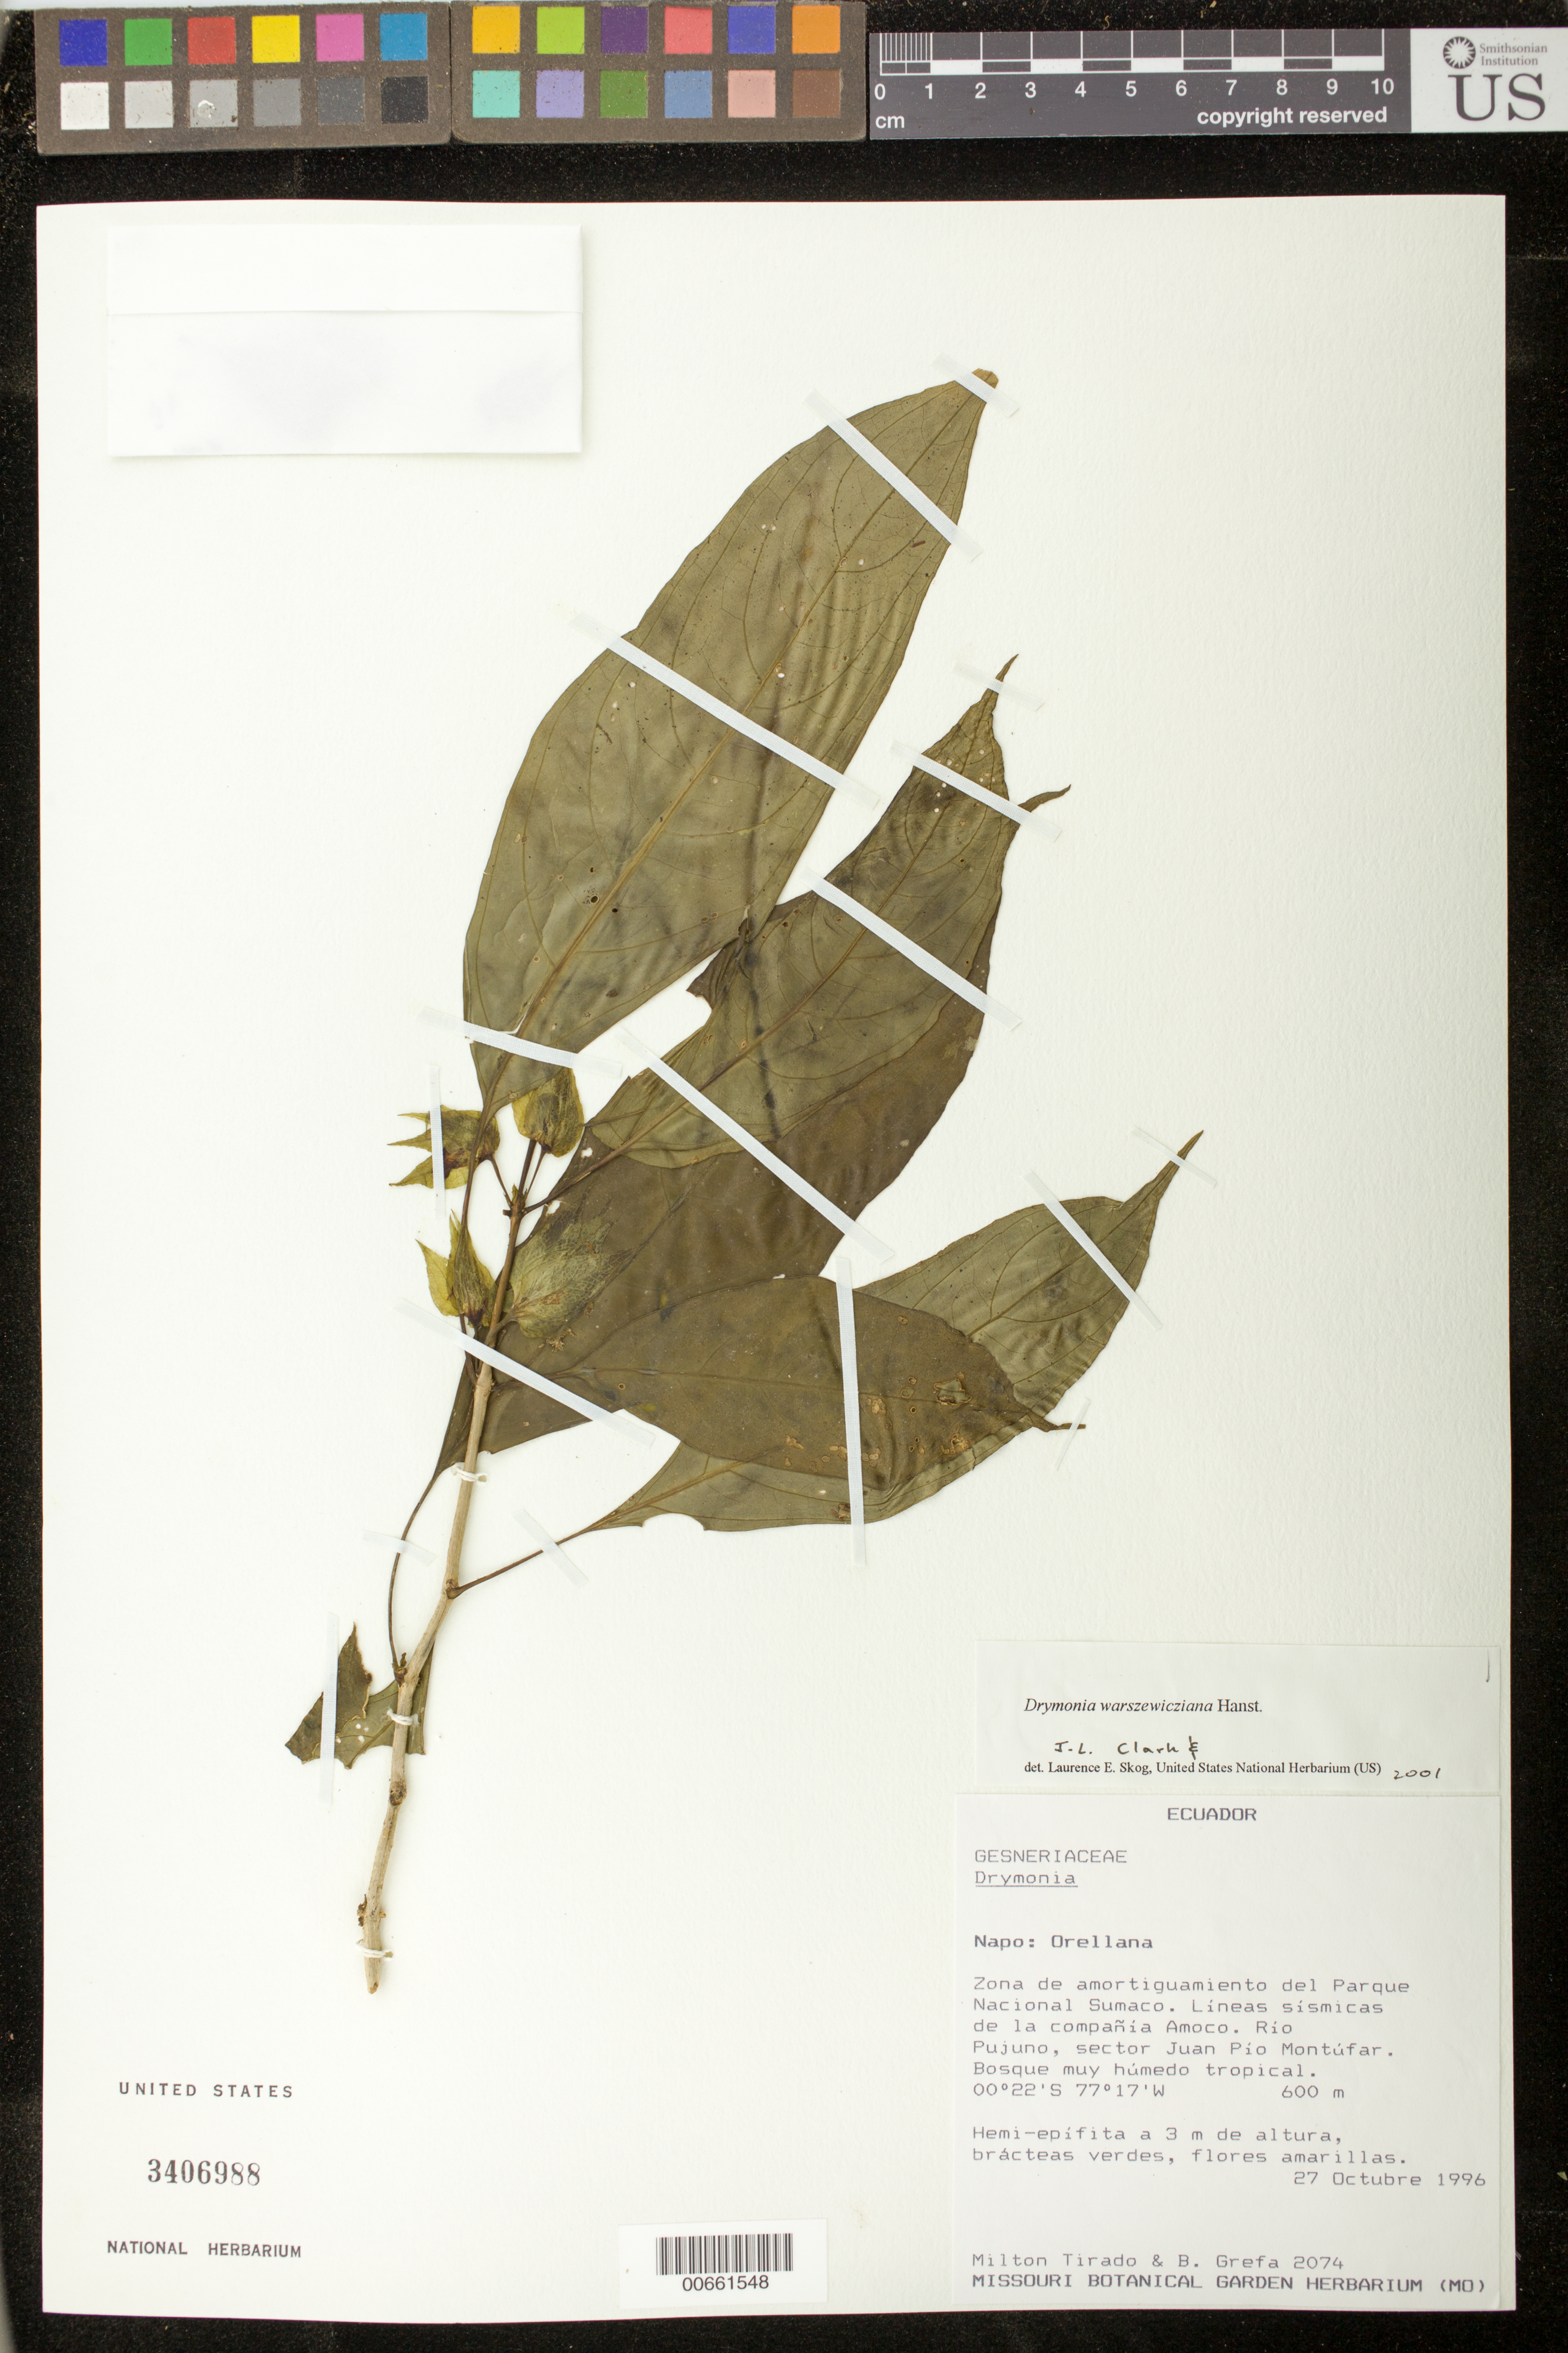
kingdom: Plantae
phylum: Tracheophyta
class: Magnoliopsida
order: Lamiales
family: Gesneriaceae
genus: Drymonia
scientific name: Drymonia warszewicziana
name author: Hanst.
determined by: Clark, J. L.; Skog, Laurence E.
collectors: M. Tirado & B. Grefa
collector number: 2074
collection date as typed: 27 Oct 1996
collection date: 1996-10-27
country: Ecuador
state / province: Napo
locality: Orellana, Zona de amortiguamiento del Parque Nacional Sumaco, líneas sísmicas de la compañiía Amoco, Río Pujuno, sector Juan Pío Montúfar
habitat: Bosque muy húmedo Tropical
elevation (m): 600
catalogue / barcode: US 3406988